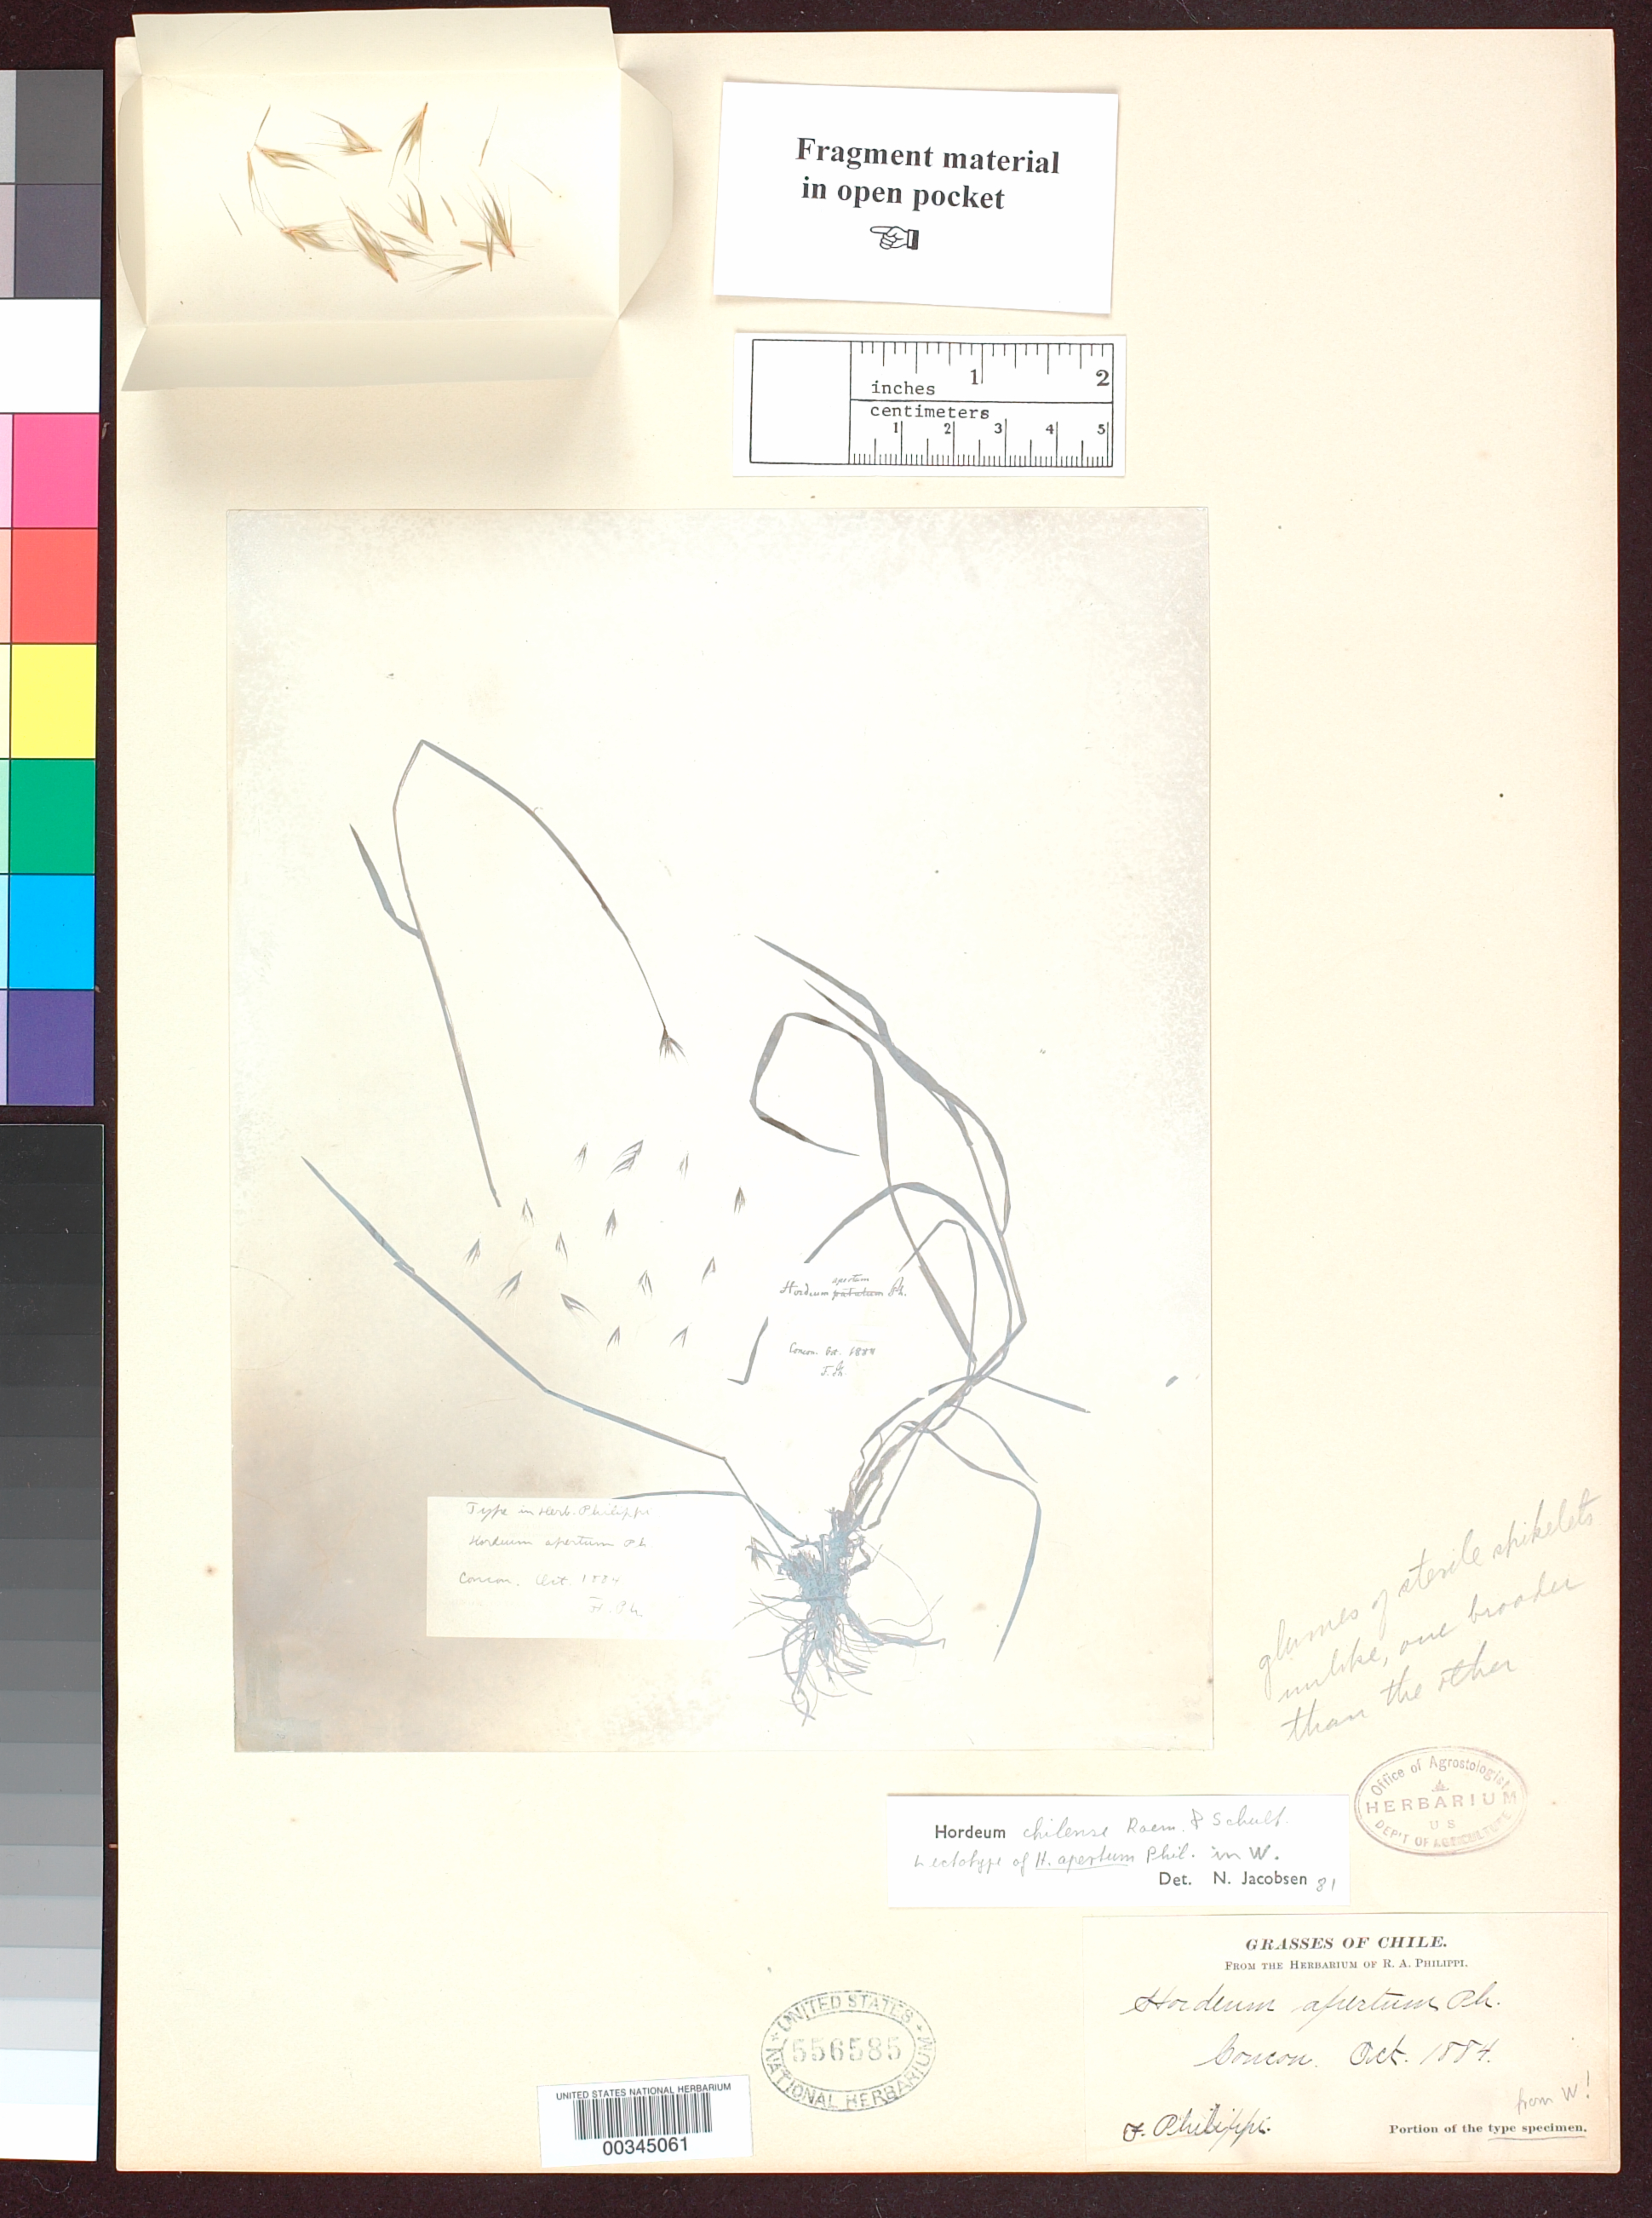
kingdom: Plantae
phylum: Tracheophyta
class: Liliopsida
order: Poales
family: Poaceae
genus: Hordeum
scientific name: Hordeum apertum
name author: Phil.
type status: Type Fragment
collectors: R. A. Philippi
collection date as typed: Oct 1884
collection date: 1884-10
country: Chile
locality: Concon.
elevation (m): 1829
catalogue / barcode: US 556585